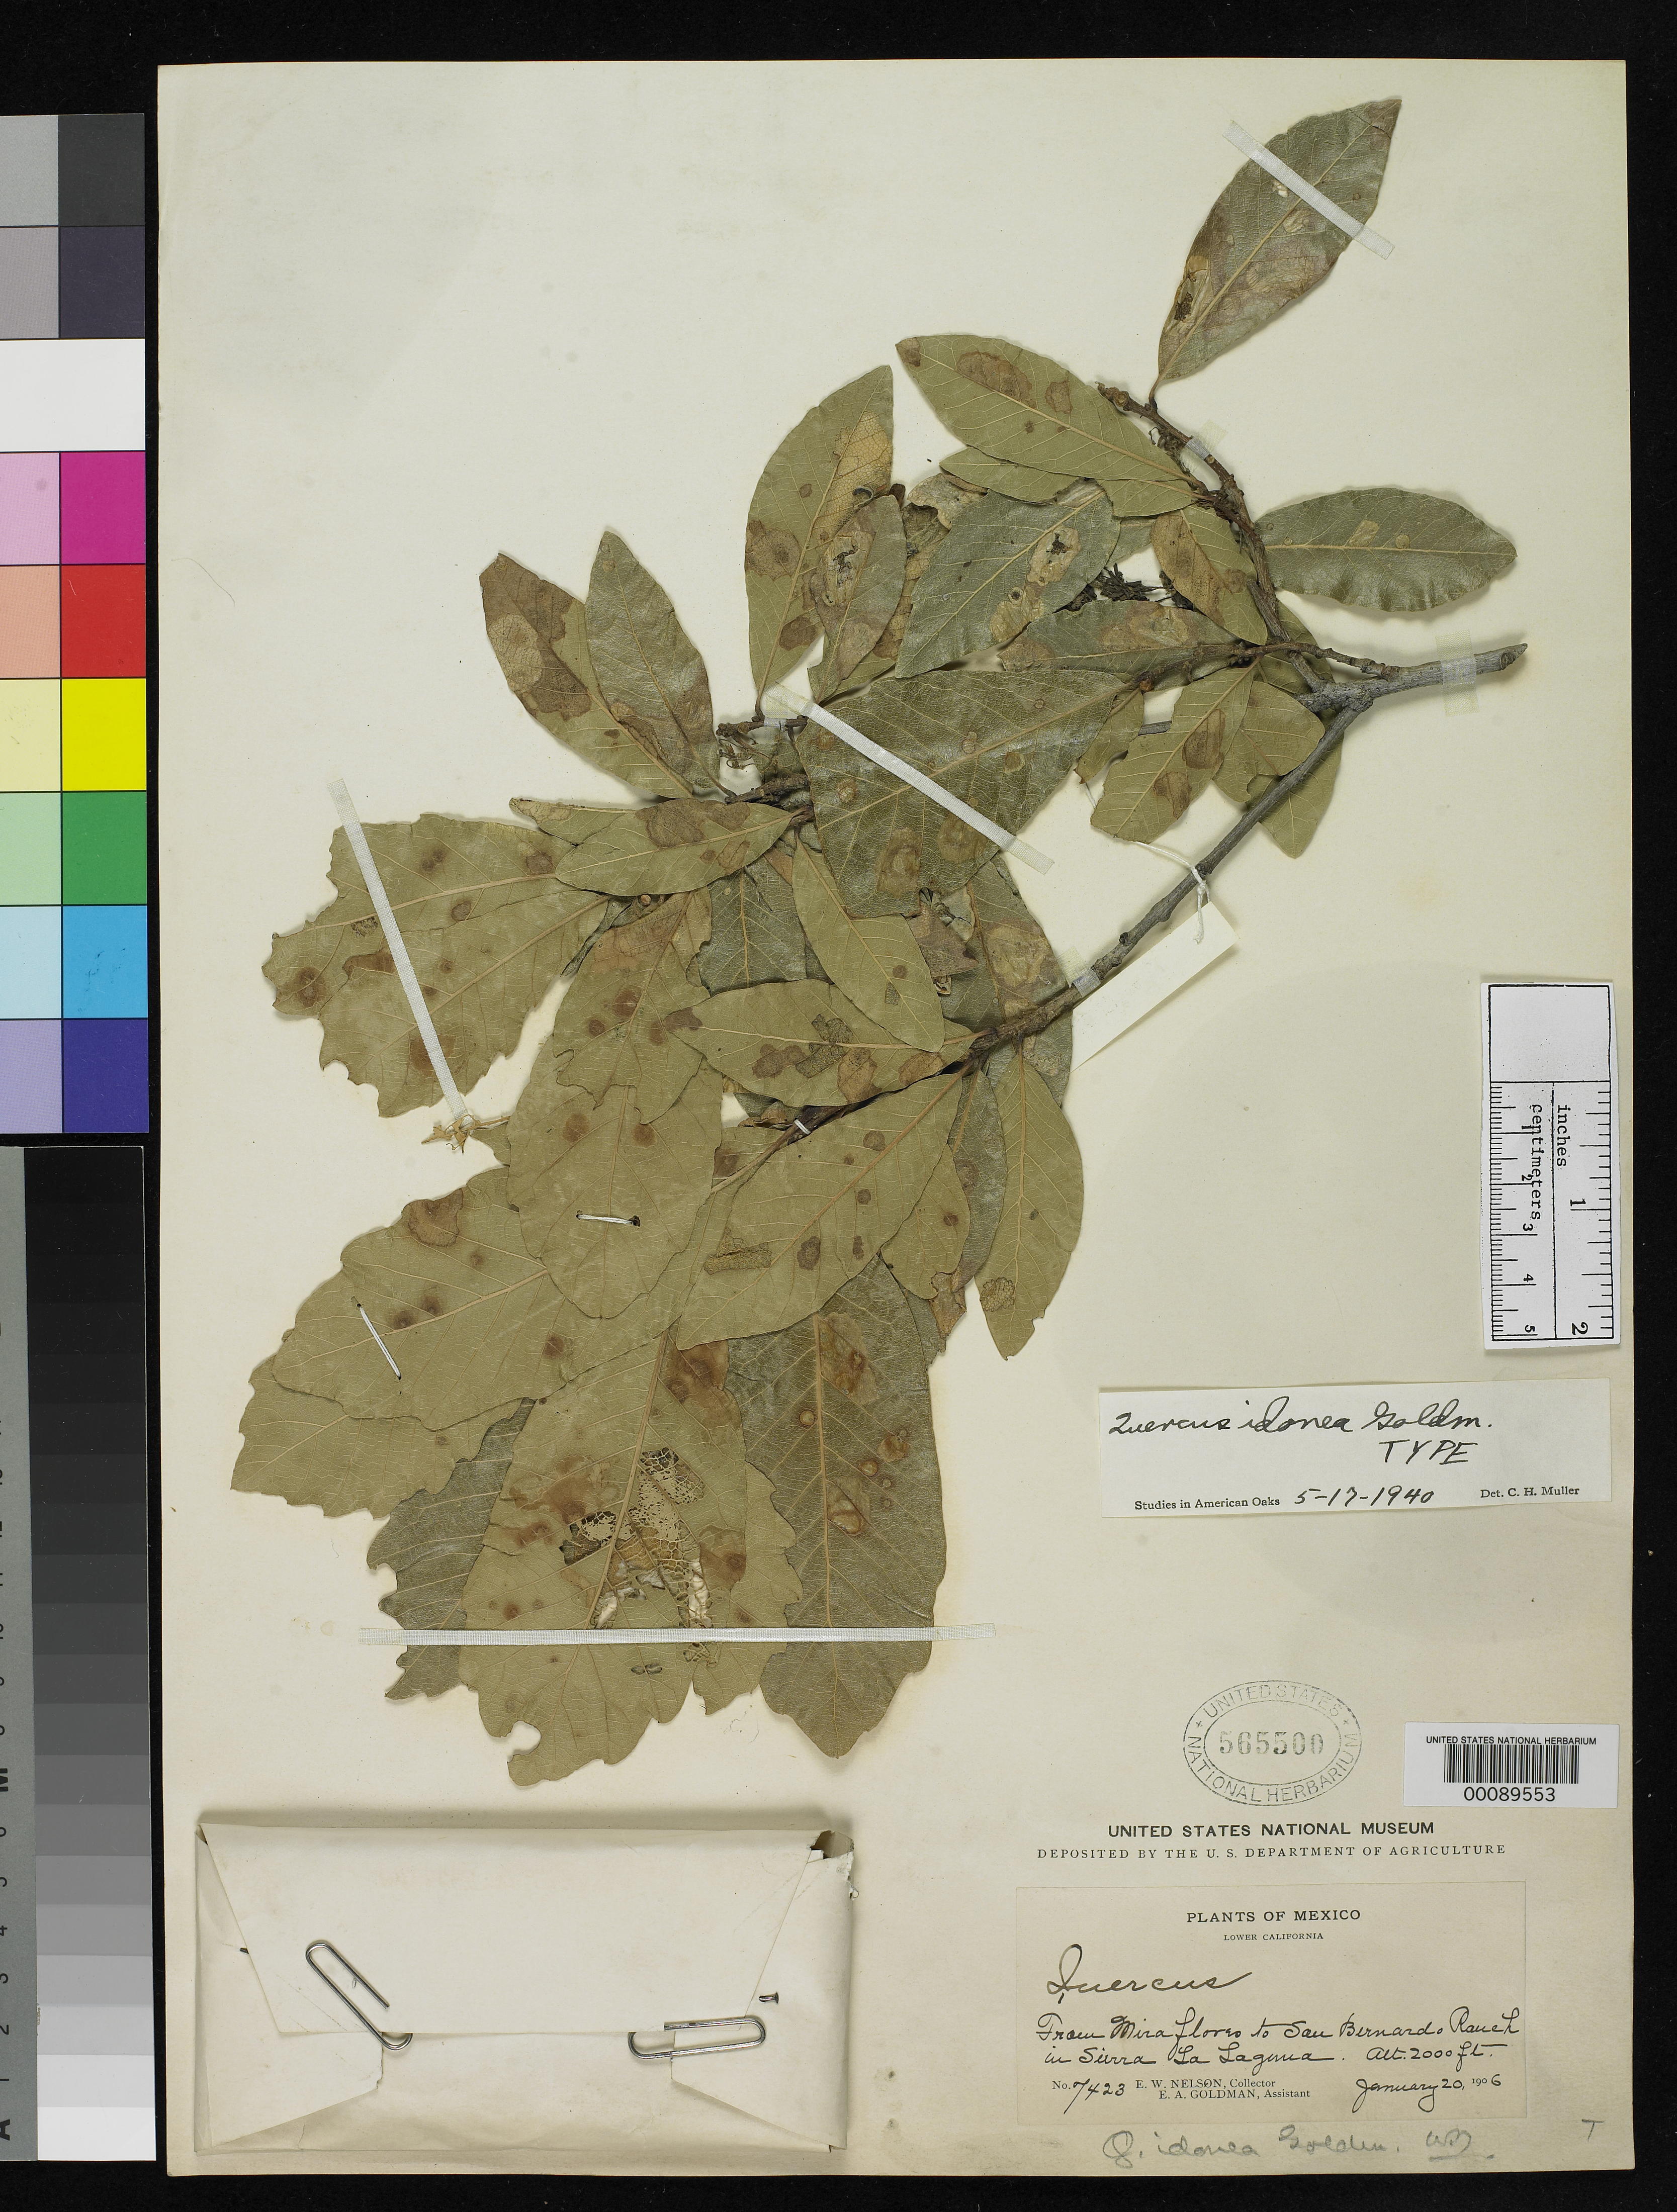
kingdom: Plantae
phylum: Tracheophyta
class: Magnoliopsida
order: Fagales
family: Fagaceae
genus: Quercus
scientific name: Quercus idonea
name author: Goldman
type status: Holotype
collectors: E. W. Nelson & E. A. Goldman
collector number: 7423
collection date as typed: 20 Jan 1906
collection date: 1906-01-20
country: Mexico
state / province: Baja California Sur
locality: E slope of Victoria Mts., near Rancho San Bernardo, 13 mi W of Miraflores.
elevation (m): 600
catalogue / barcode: US 565500